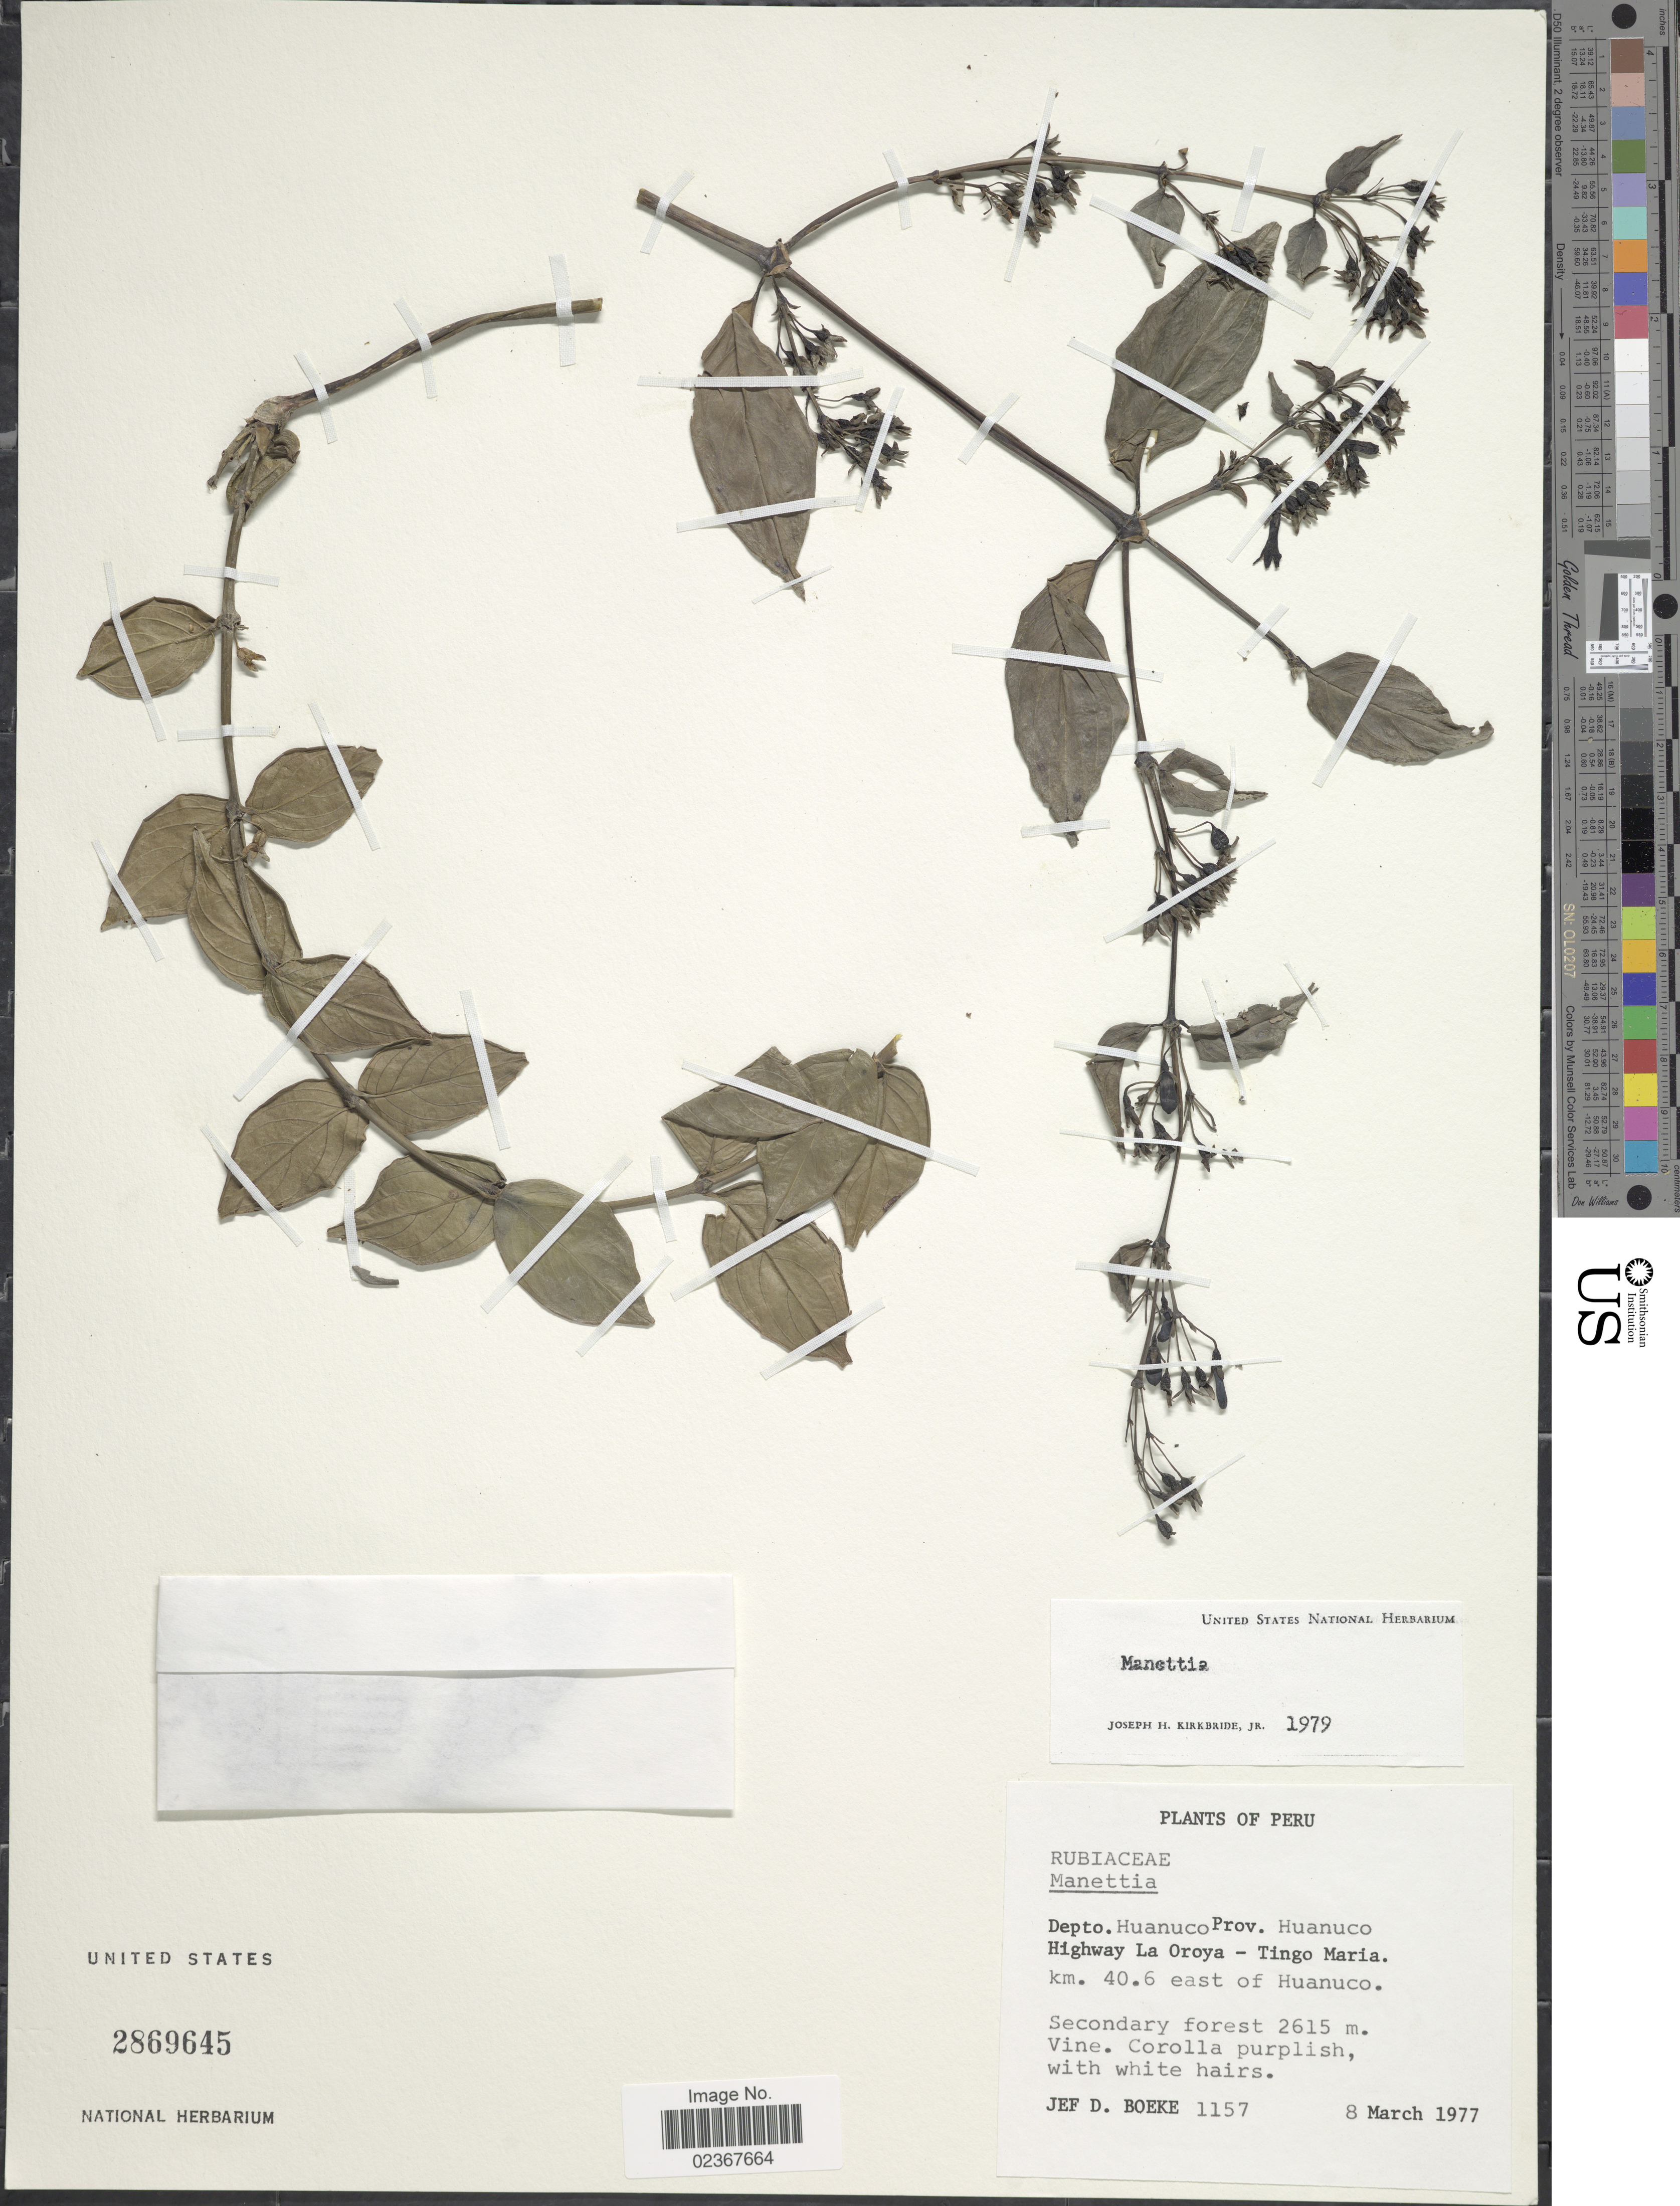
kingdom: Plantae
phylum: Tracheophyta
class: Magnoliopsida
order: Gentianales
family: Rubiaceae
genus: Manettia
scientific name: Manettia sp.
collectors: J. Boeke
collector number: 1157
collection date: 1977-03-08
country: Peru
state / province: Huánuco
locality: Highway La Oroya - Tingo Maria. km 40.6 east of Huanuco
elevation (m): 2615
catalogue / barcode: US 2869645